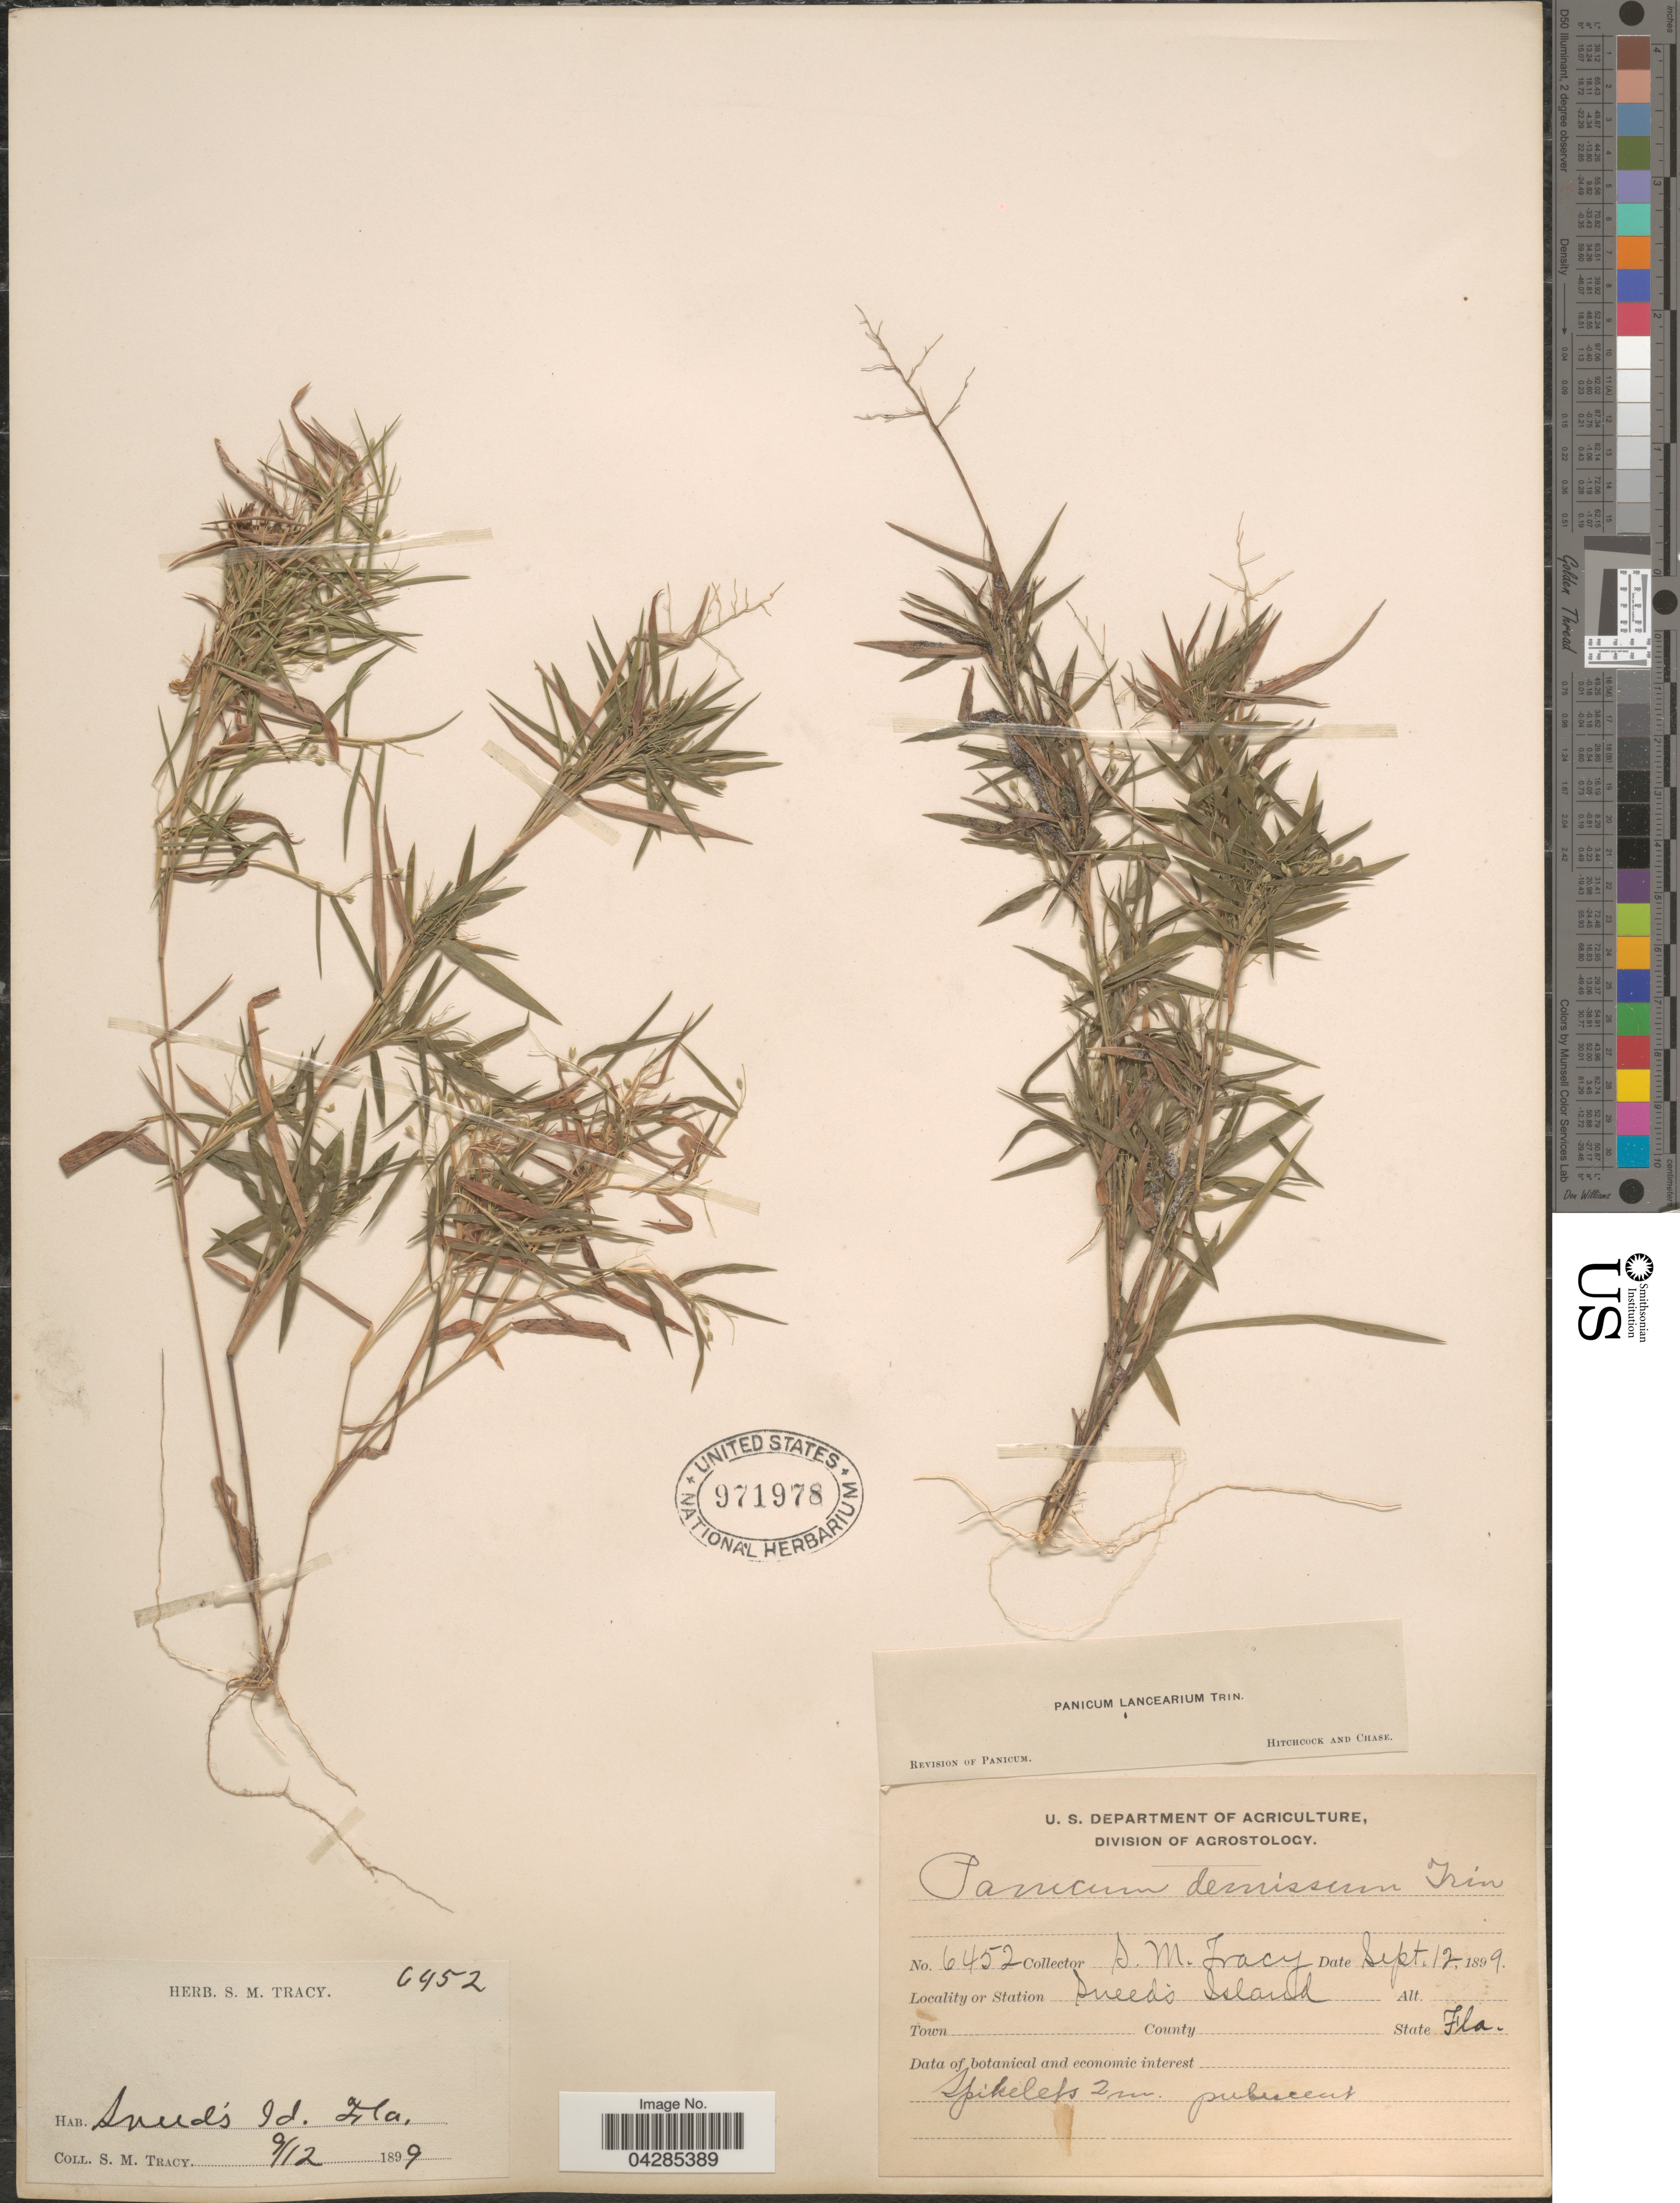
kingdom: Plantae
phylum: Tracheophyta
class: Liliopsida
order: Poales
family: Poaceae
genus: Dichanthelium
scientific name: Dichanthelium portoricense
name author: (Desv. ex Ham.) B.F. Hansen & Wunderlin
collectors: S. M. Tracy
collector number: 6452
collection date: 1898-09-12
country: United States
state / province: Florida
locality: Sneid's Id.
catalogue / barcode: US 971978